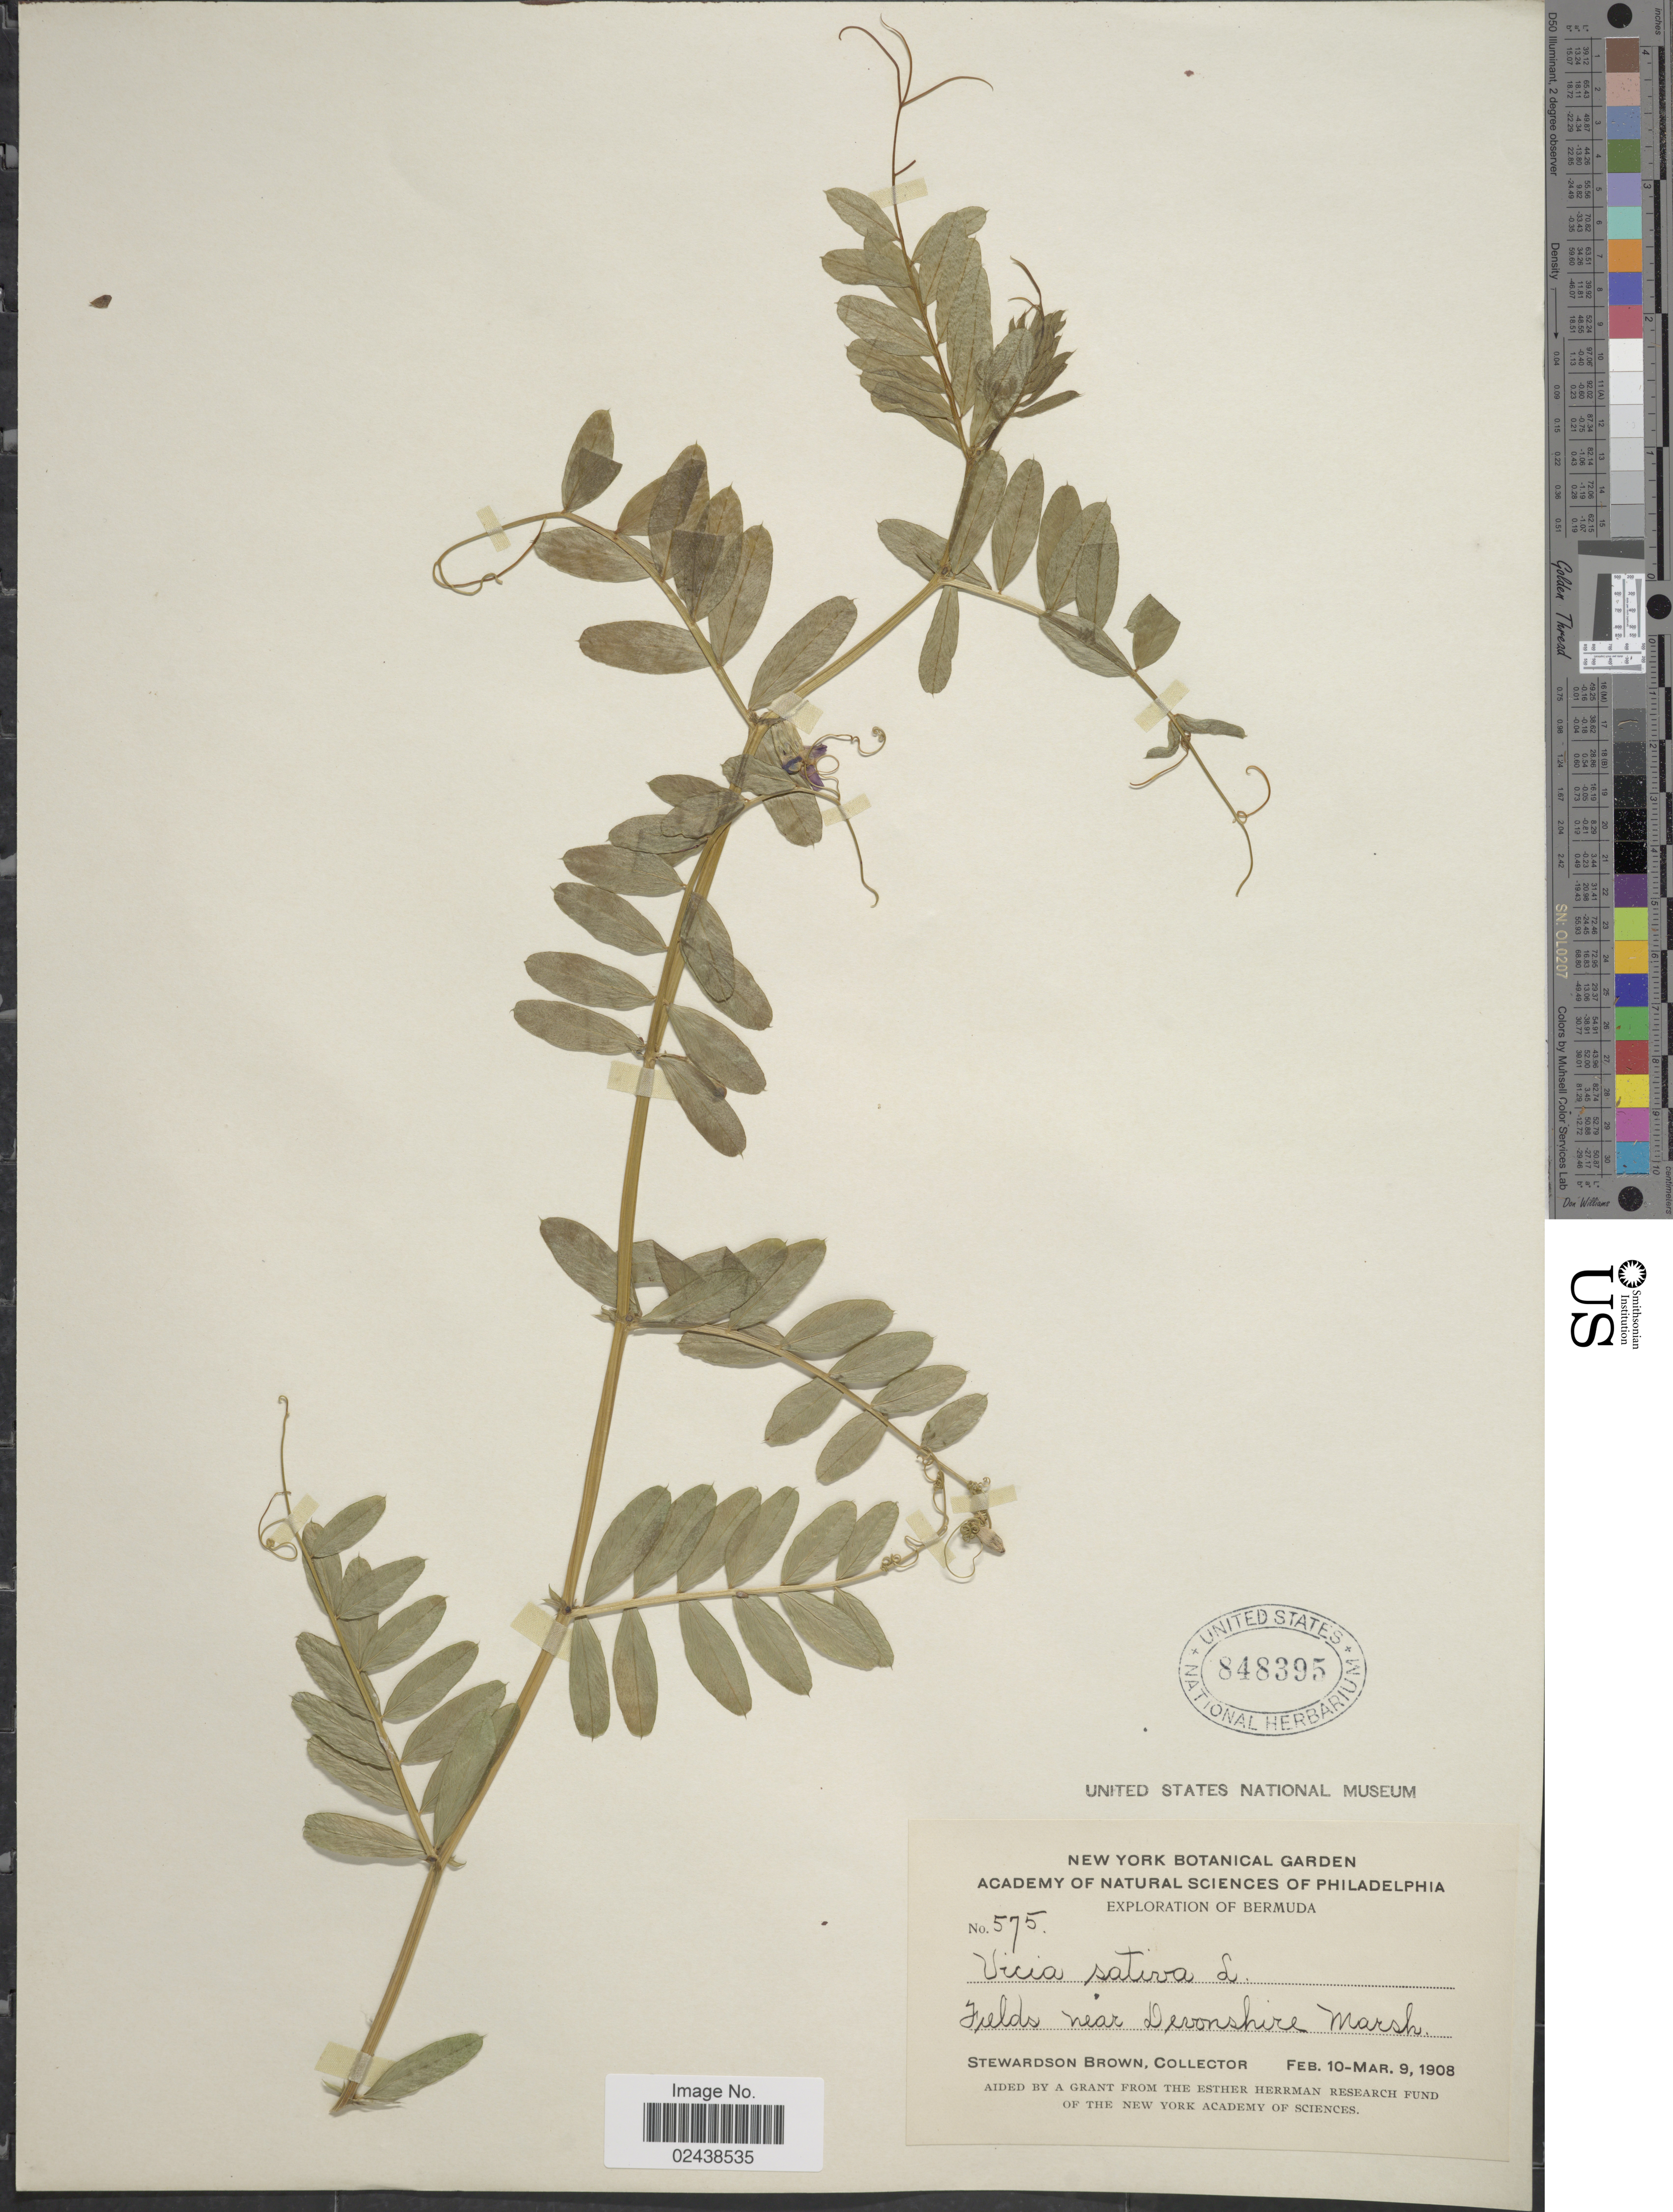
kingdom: Plantae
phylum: Tracheophyta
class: Magnoliopsida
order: Fabales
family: Fabaceae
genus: Vicia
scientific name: Vicia sativa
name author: L.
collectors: S. Brown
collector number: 575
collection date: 1908-02-10/1908-03-09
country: Bermuda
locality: Bermuda, fields near Devonshire Marsh.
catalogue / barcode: US 848395